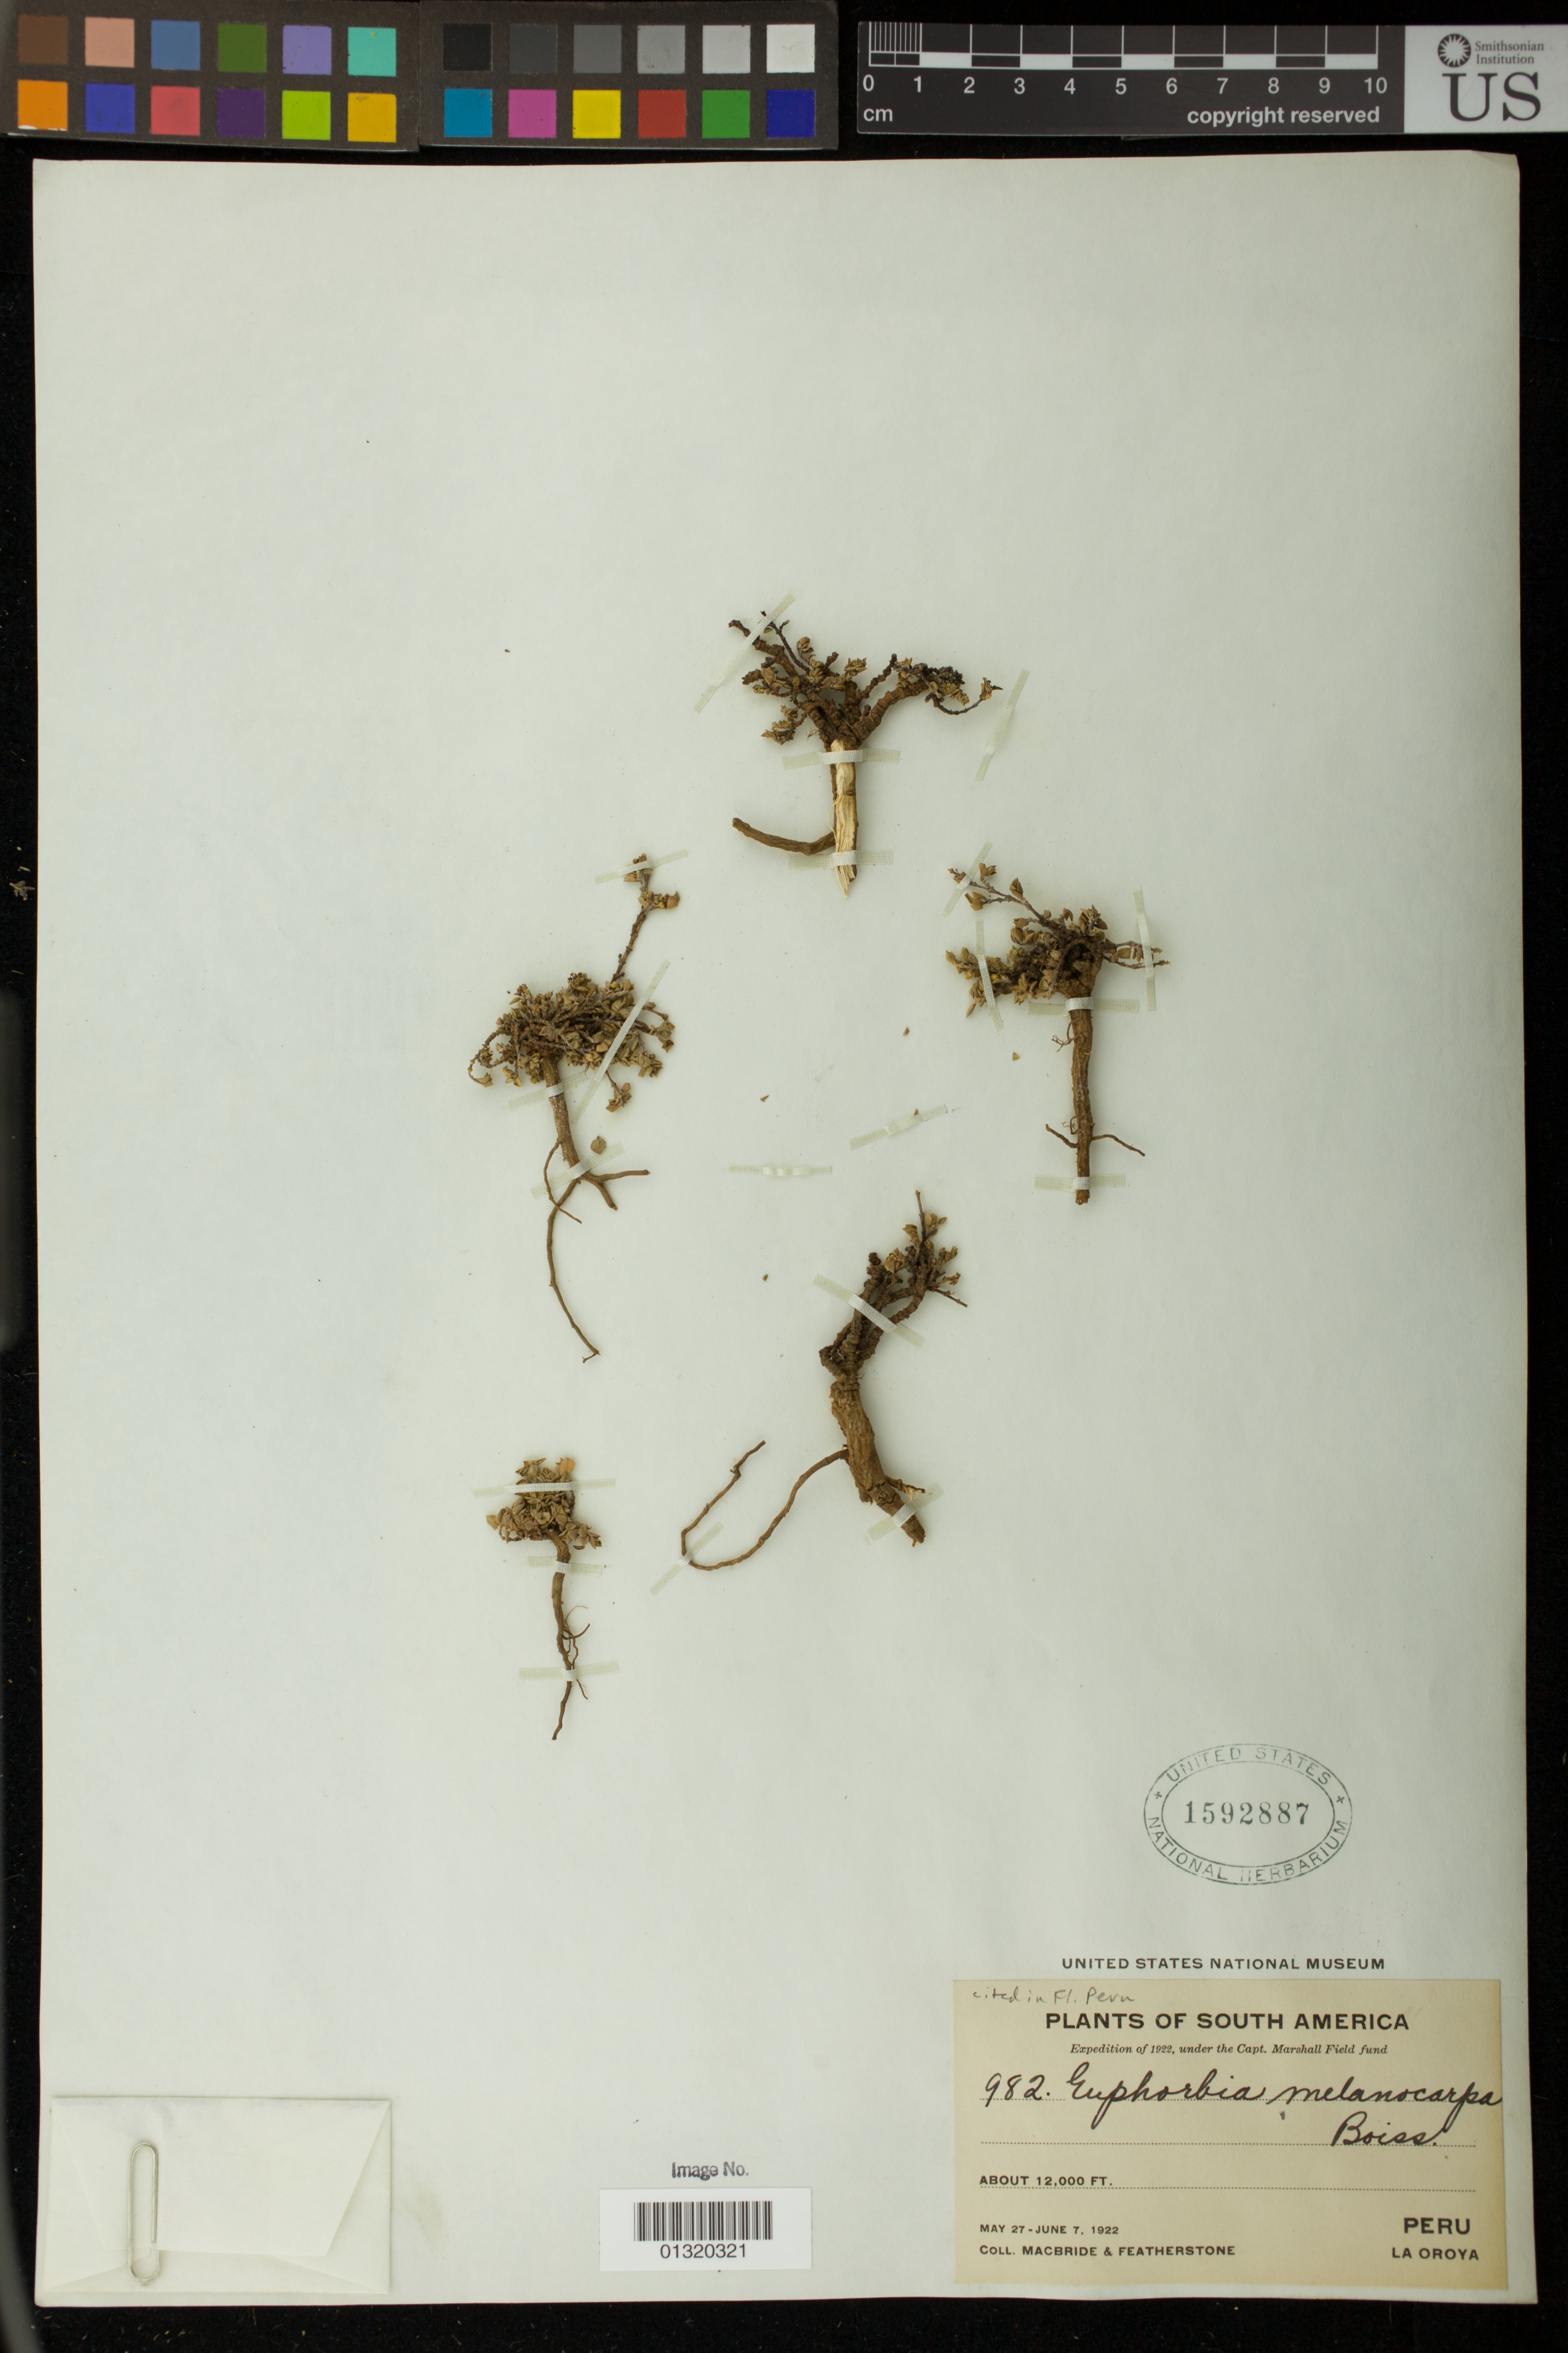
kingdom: Plantae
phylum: Tracheophyta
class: Magnoliopsida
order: Malpighiales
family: Euphorbiaceae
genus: Euphorbia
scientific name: Euphorbia melanocarpa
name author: Boiss.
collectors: Macbride, -- & -. Featherstone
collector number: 982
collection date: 1922-05-27/1922-06-07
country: Peru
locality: La Oroya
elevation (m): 3658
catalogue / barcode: US 1592887